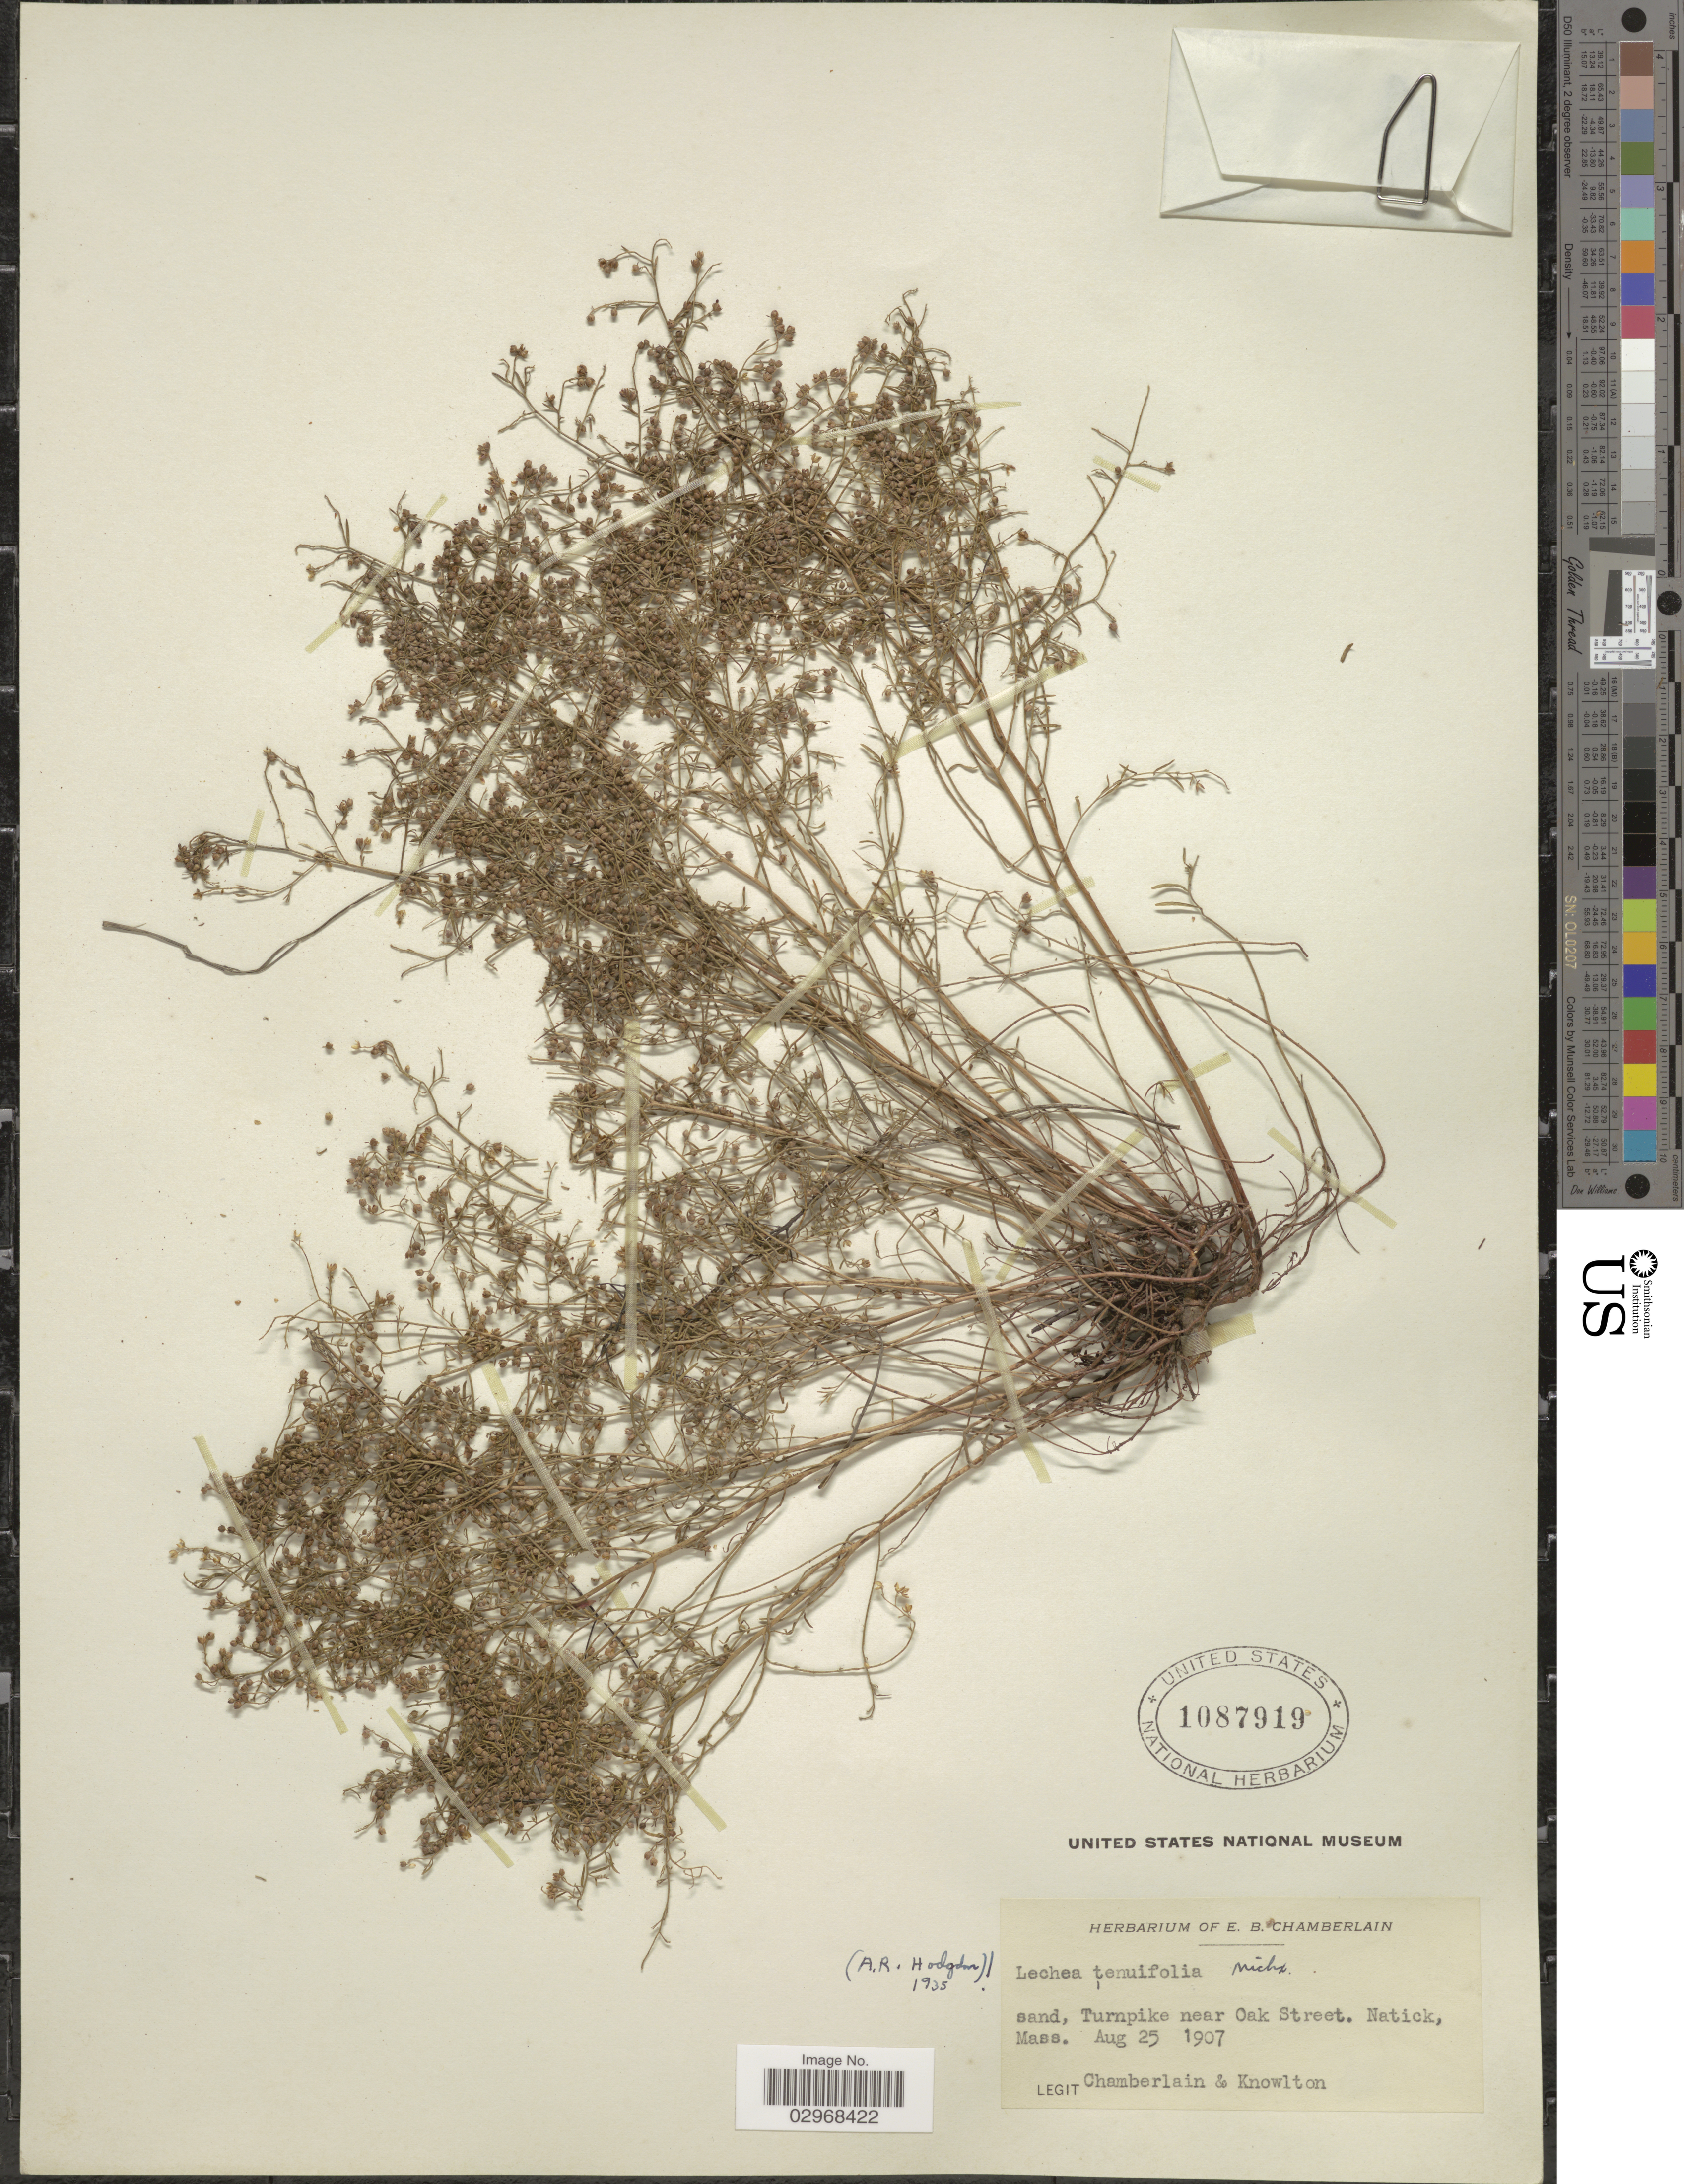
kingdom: Plantae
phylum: Tracheophyta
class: Magnoliopsida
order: Malvales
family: Cistaceae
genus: Lechea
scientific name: Lechea tenuifolia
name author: Michx.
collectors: -. Chamberlain & -. Knowlton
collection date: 1907-08-25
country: United States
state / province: Massachusetts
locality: Turnpike near Oak Street. Natick.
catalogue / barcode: US 1087919